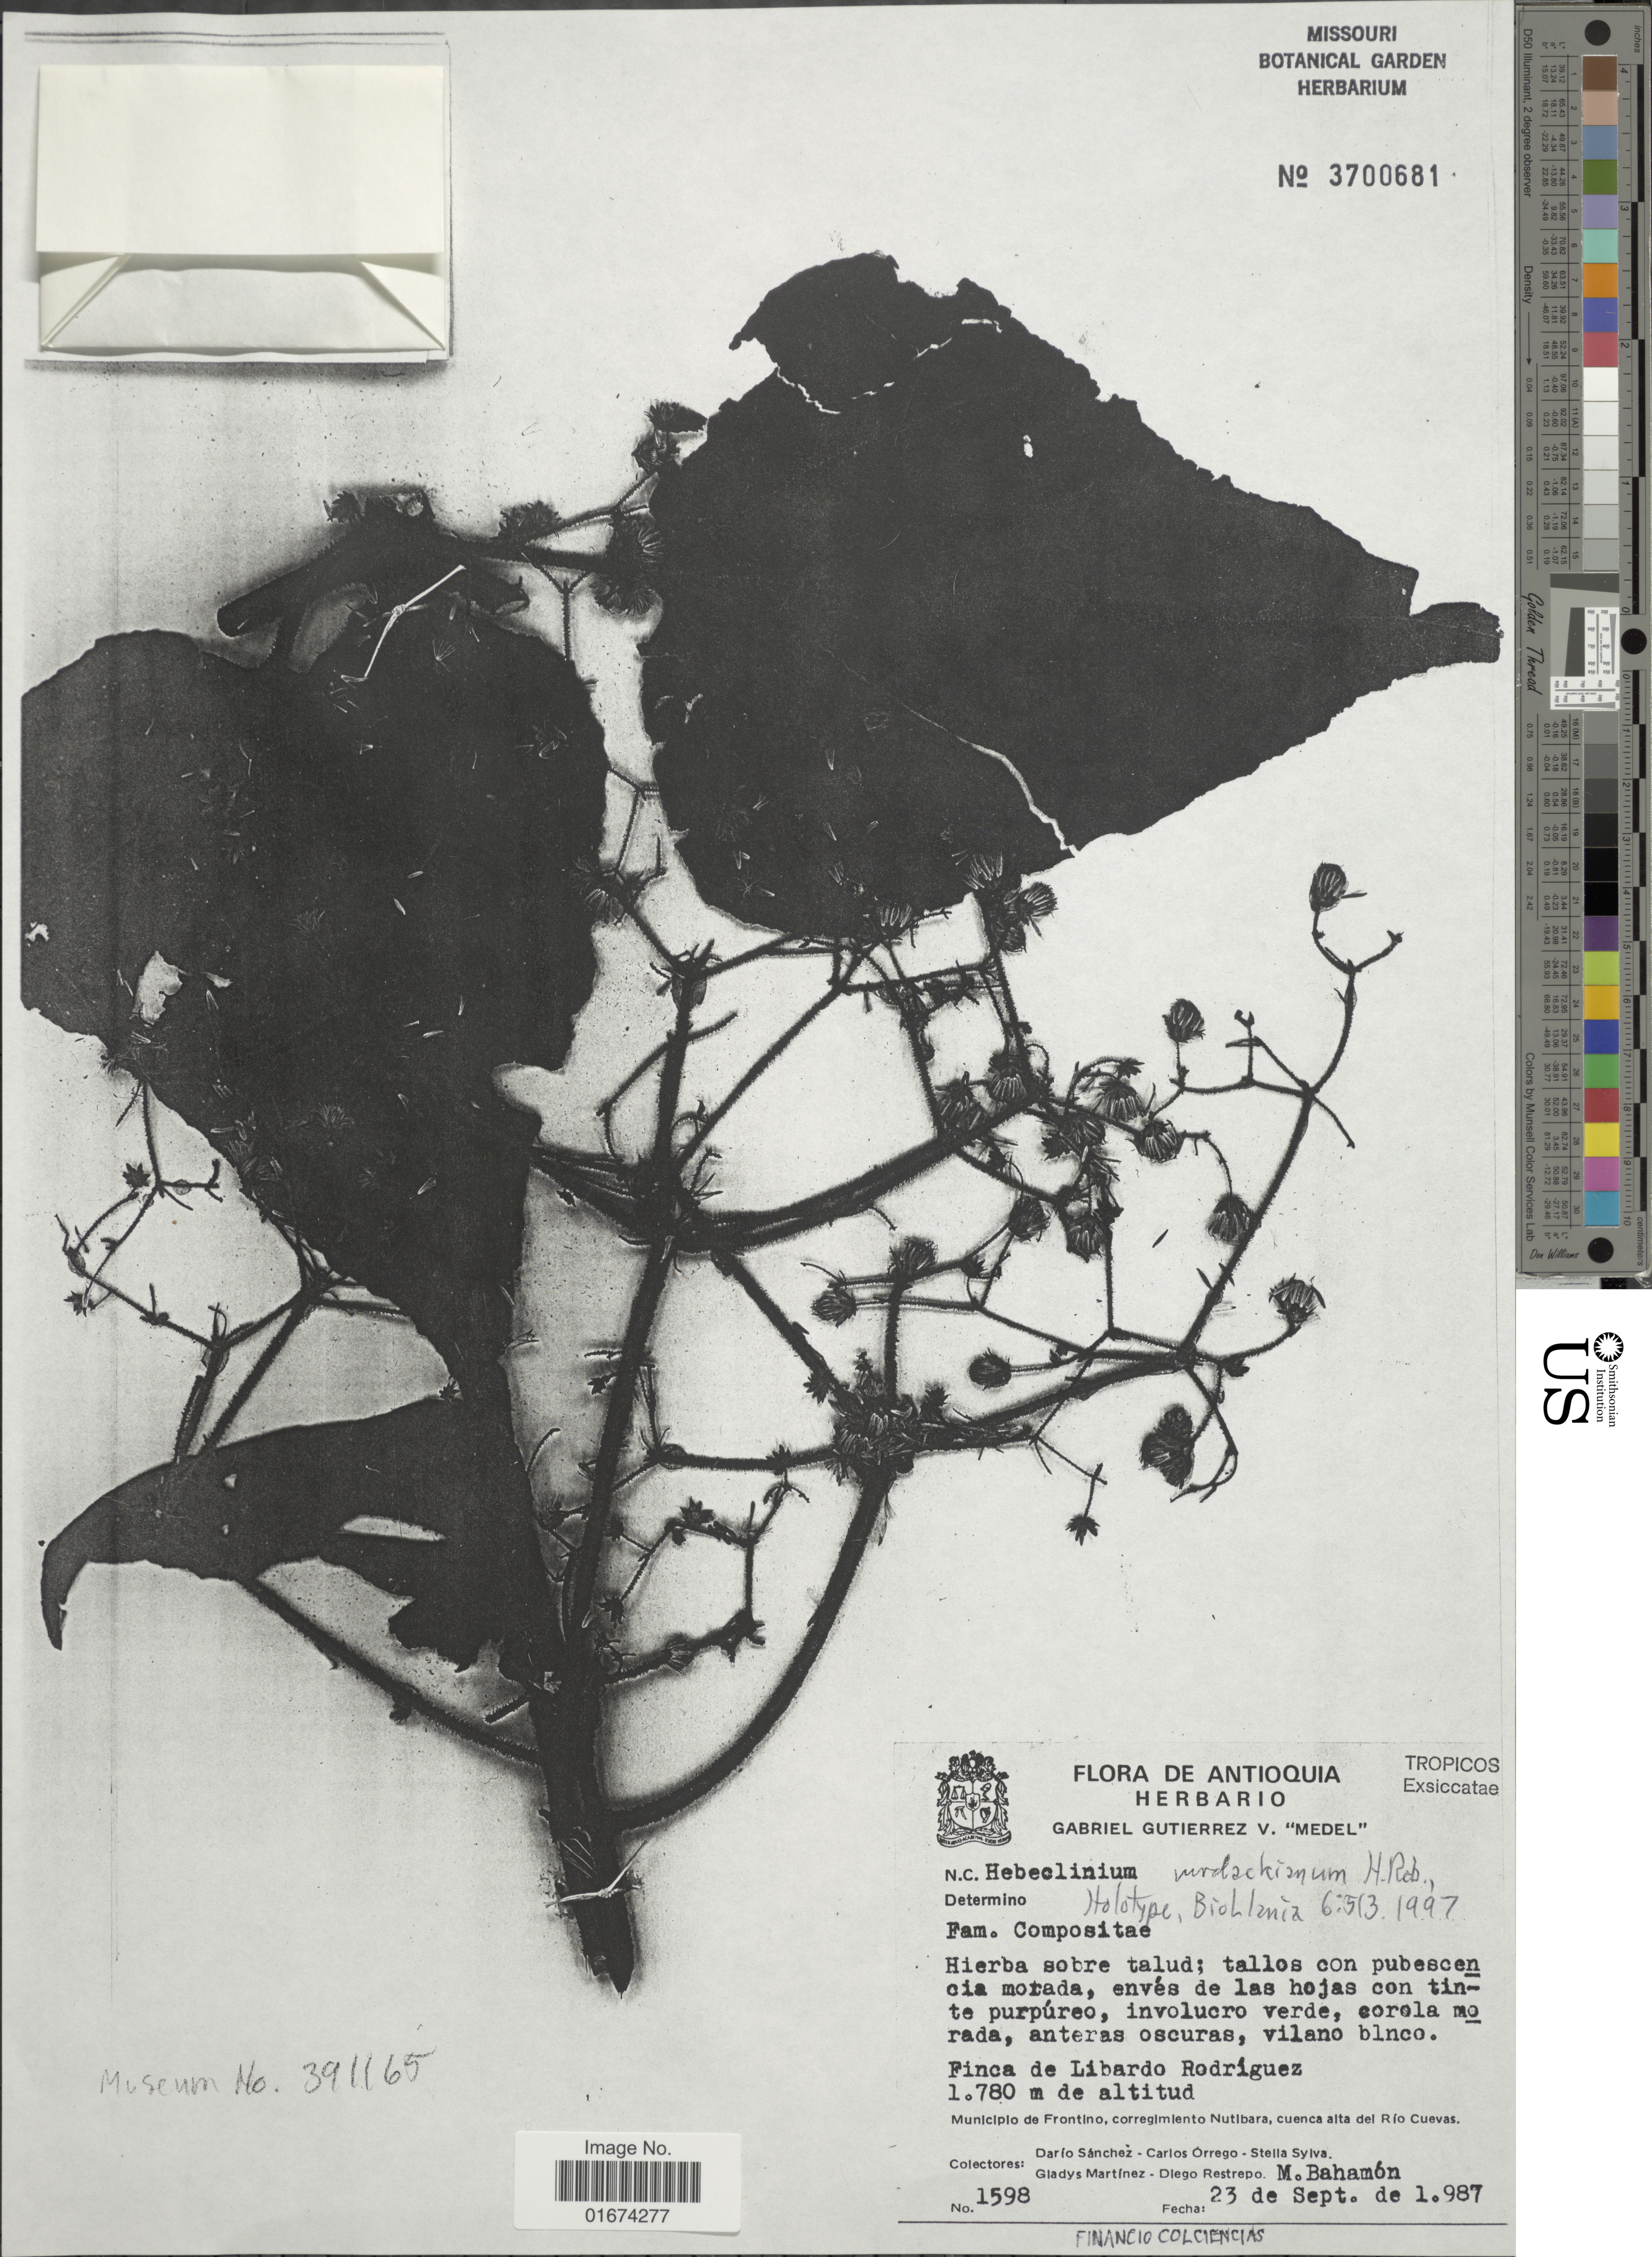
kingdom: Plantae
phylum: Tracheophyta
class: Magnoliopsida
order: Asterales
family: Asteraceae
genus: Hebeclinium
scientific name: Hebeclinium wurdackianum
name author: H. Rob.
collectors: D. Sánchez, C. Orrego, S. Sylva, G. Martínez & et al.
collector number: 1598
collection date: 1987-09-23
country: Colombia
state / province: Antioquia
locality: Finca de Libardo Rodríguez, Municipio de Frontino, corregimiento Nutibara, cuenca alta del Río Cuevas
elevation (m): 1780